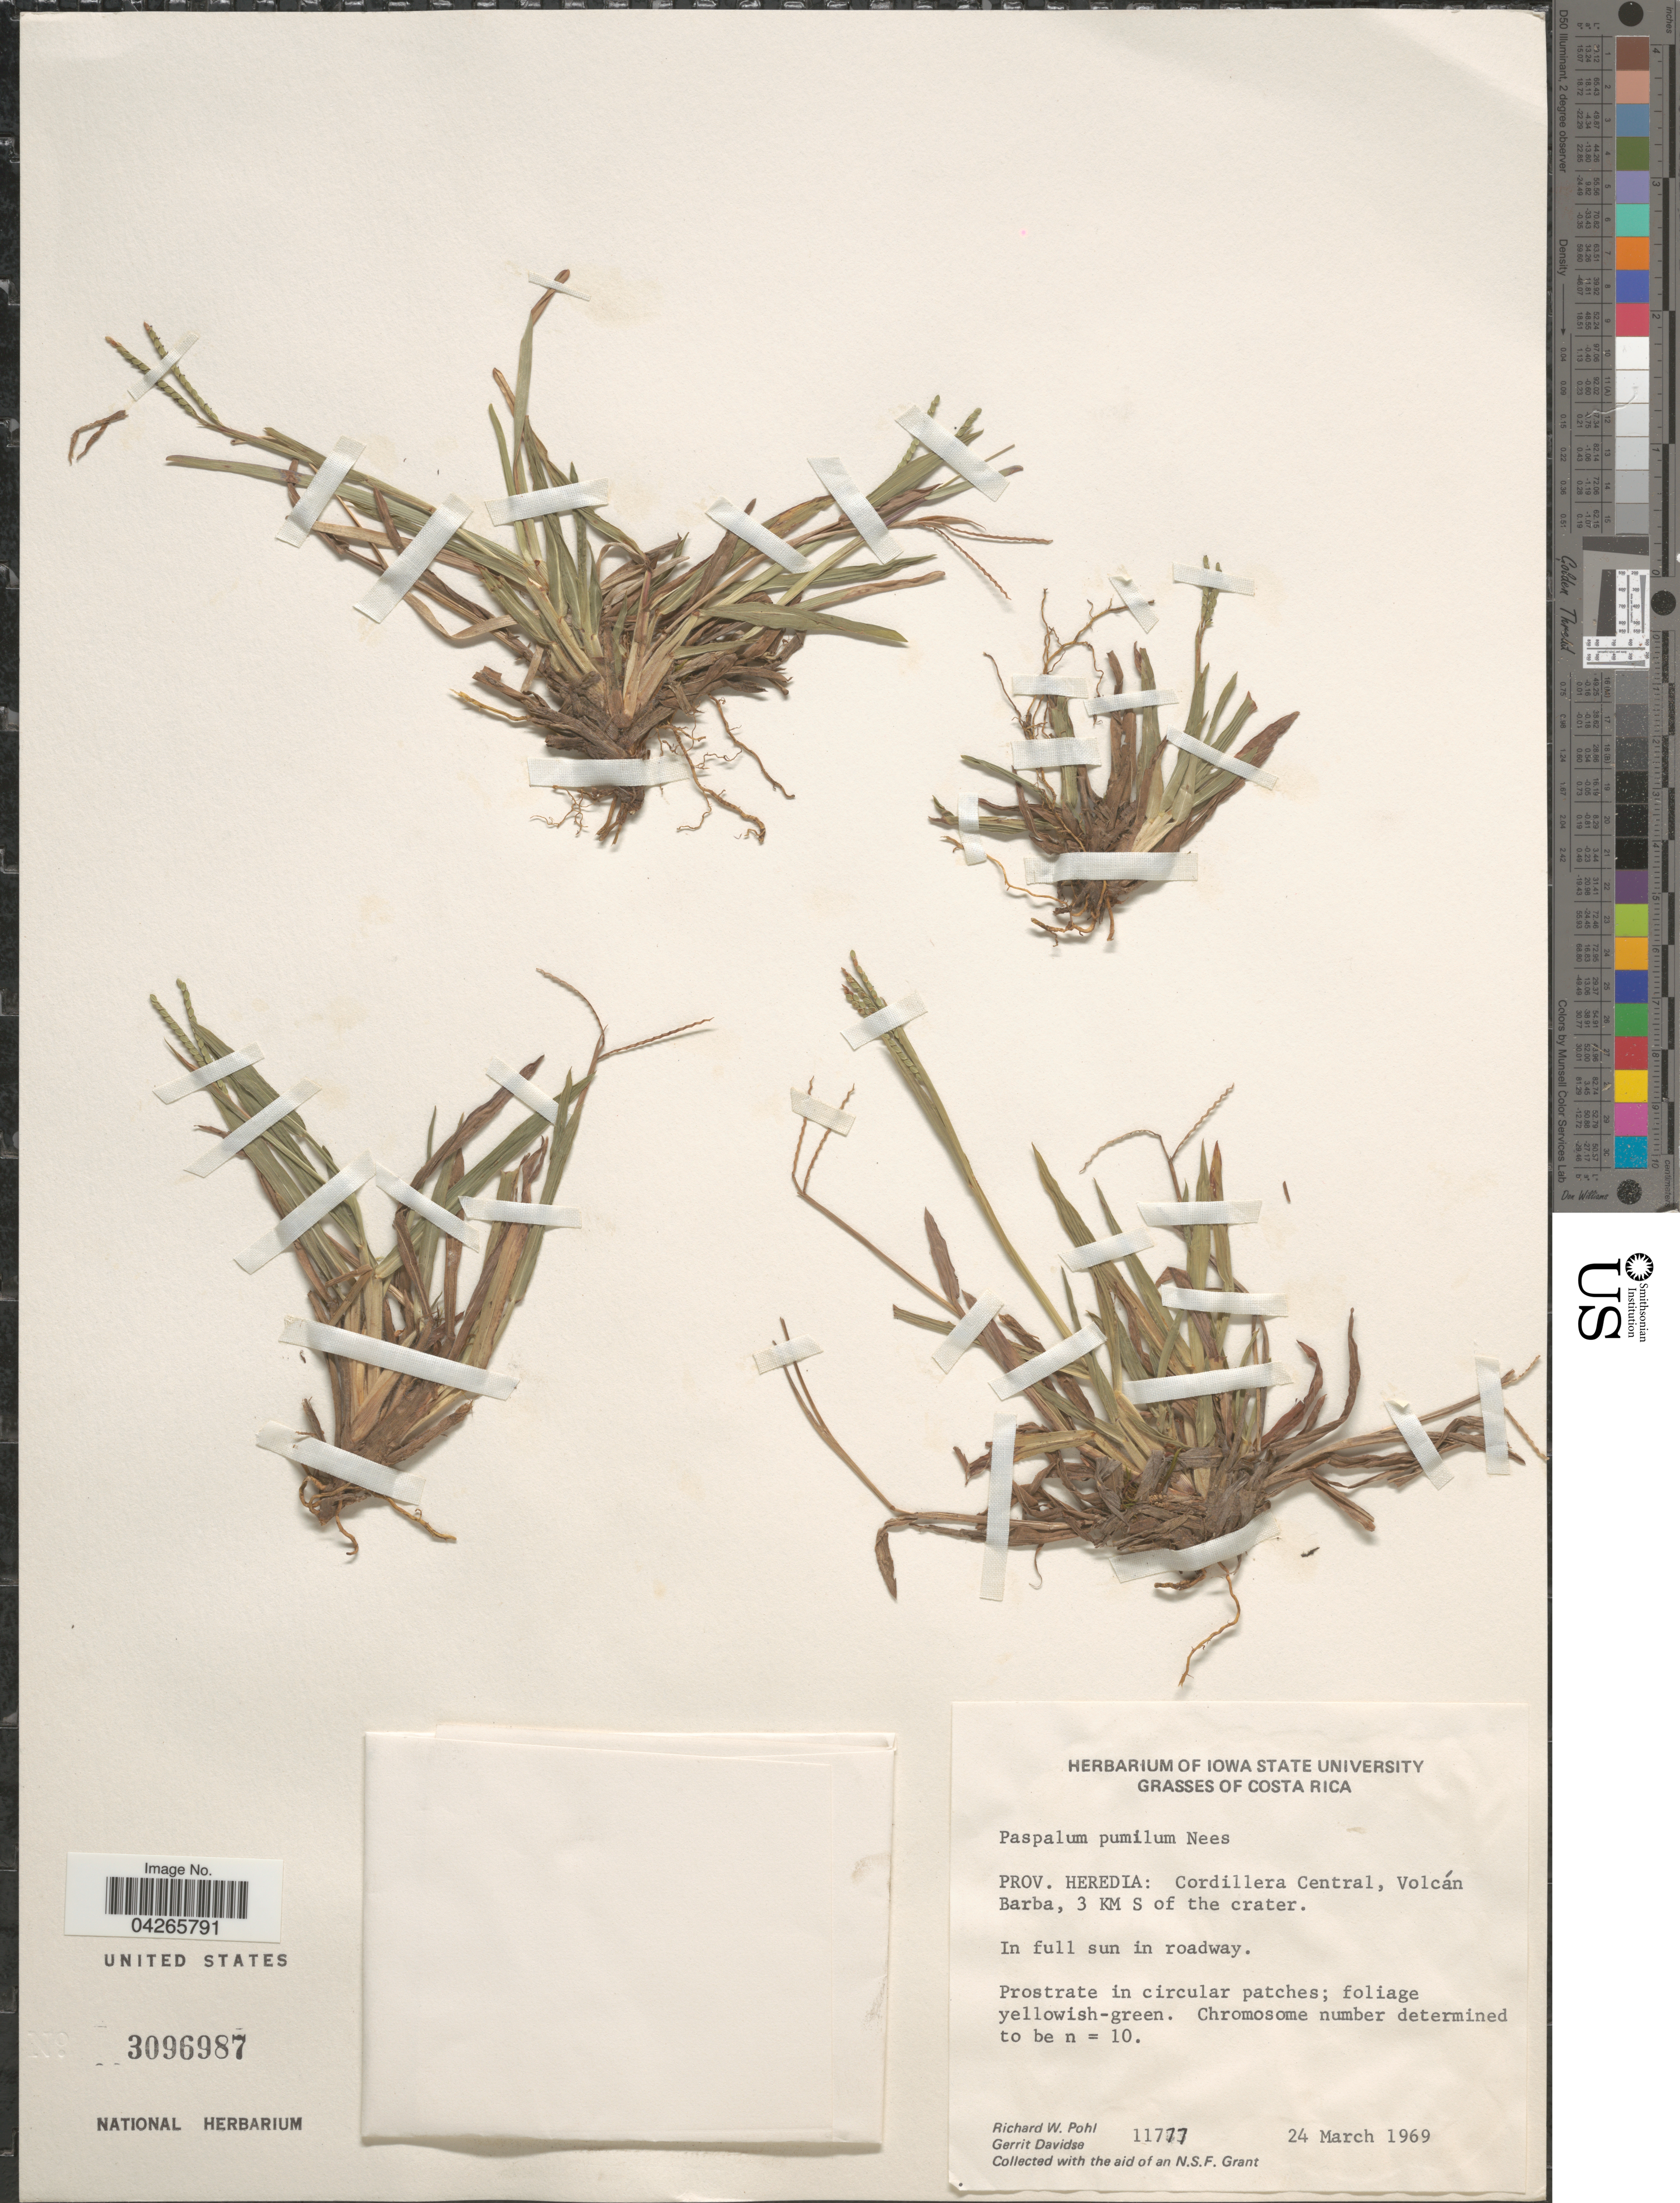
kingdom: Plantae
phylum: Tracheophyta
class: Liliopsida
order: Poales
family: Poaceae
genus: Paspalum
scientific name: Paspalum pumilum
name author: Nees in Mart.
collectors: R. W. Pohl & G. Davidse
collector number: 11777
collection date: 1969-03-24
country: Costa Rica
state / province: Heredia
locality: Cordillera Central, Volcán Barba, 3 KM S of the crater. In full sun in roadway.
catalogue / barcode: US 3096987